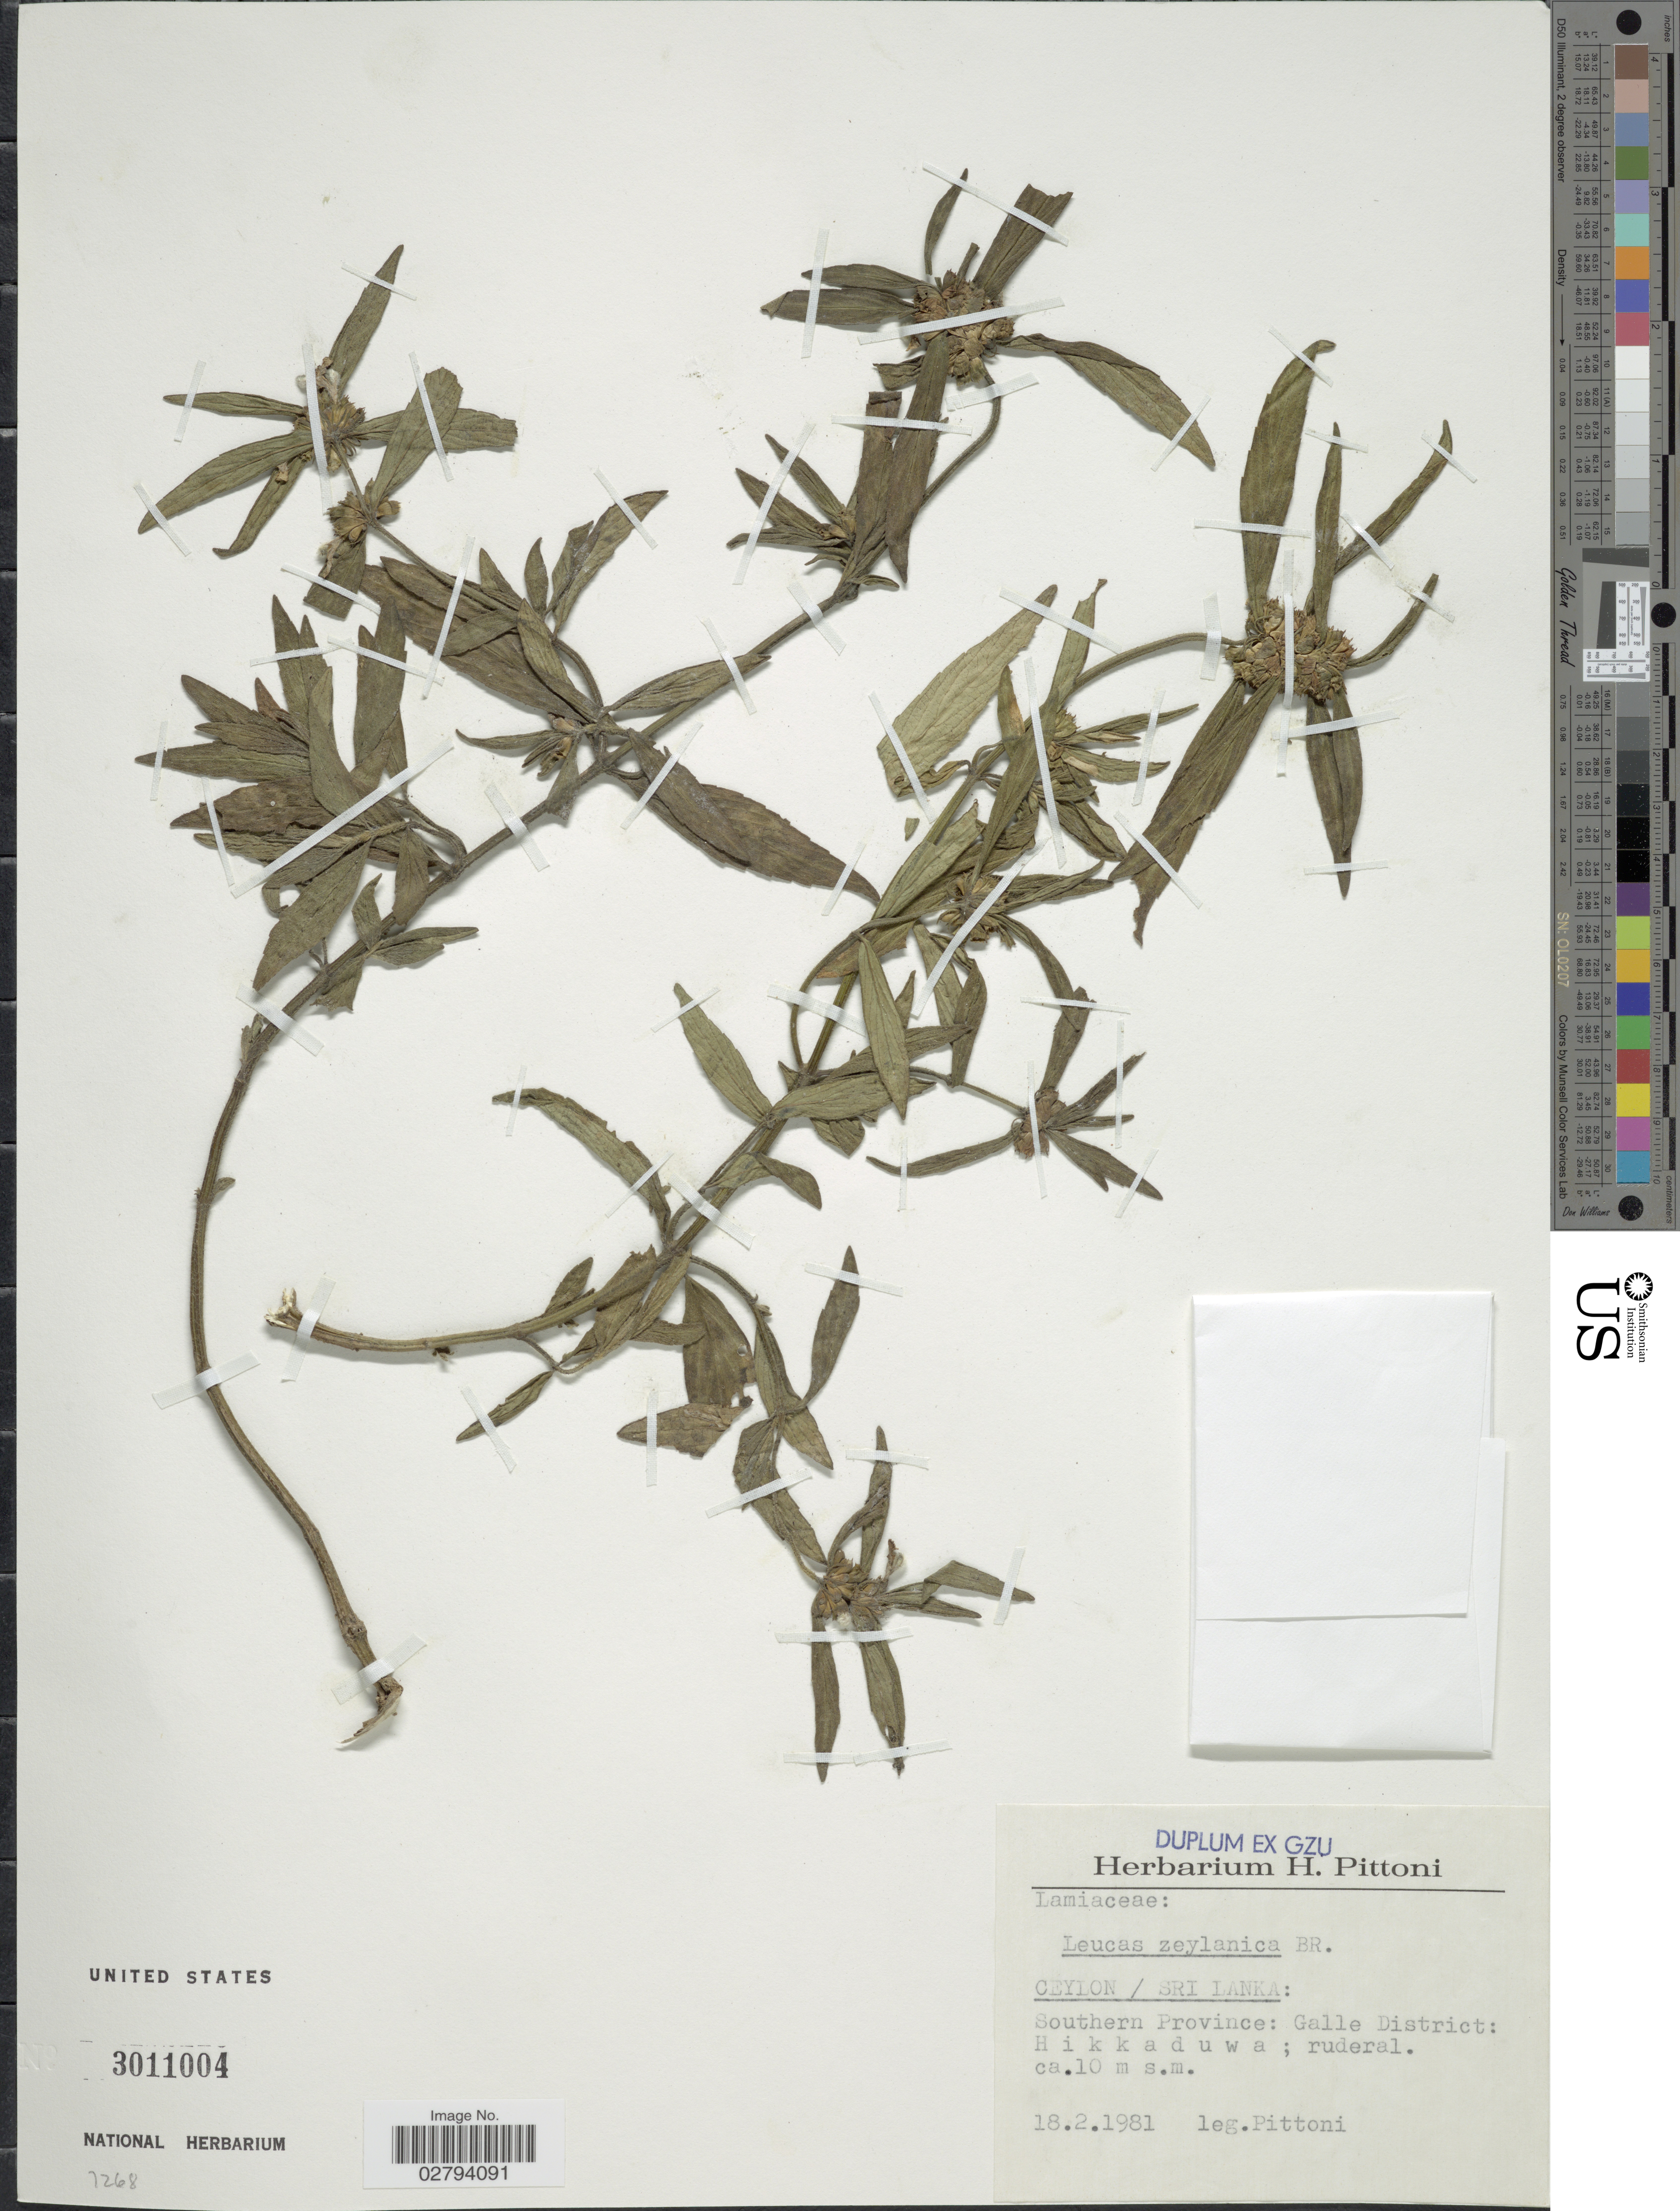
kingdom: Plantae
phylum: Tracheophyta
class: Magnoliopsida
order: Lamiales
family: Lamiaceae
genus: Leucas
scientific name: Leucas zeylanica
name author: (L.) W.T. Aiton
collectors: Pittoni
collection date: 1981-02-18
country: Sri Lanka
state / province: Southern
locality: Southern Province: Galle District, Hikkaduwa, Ceylon.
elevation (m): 10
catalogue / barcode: US 3011004